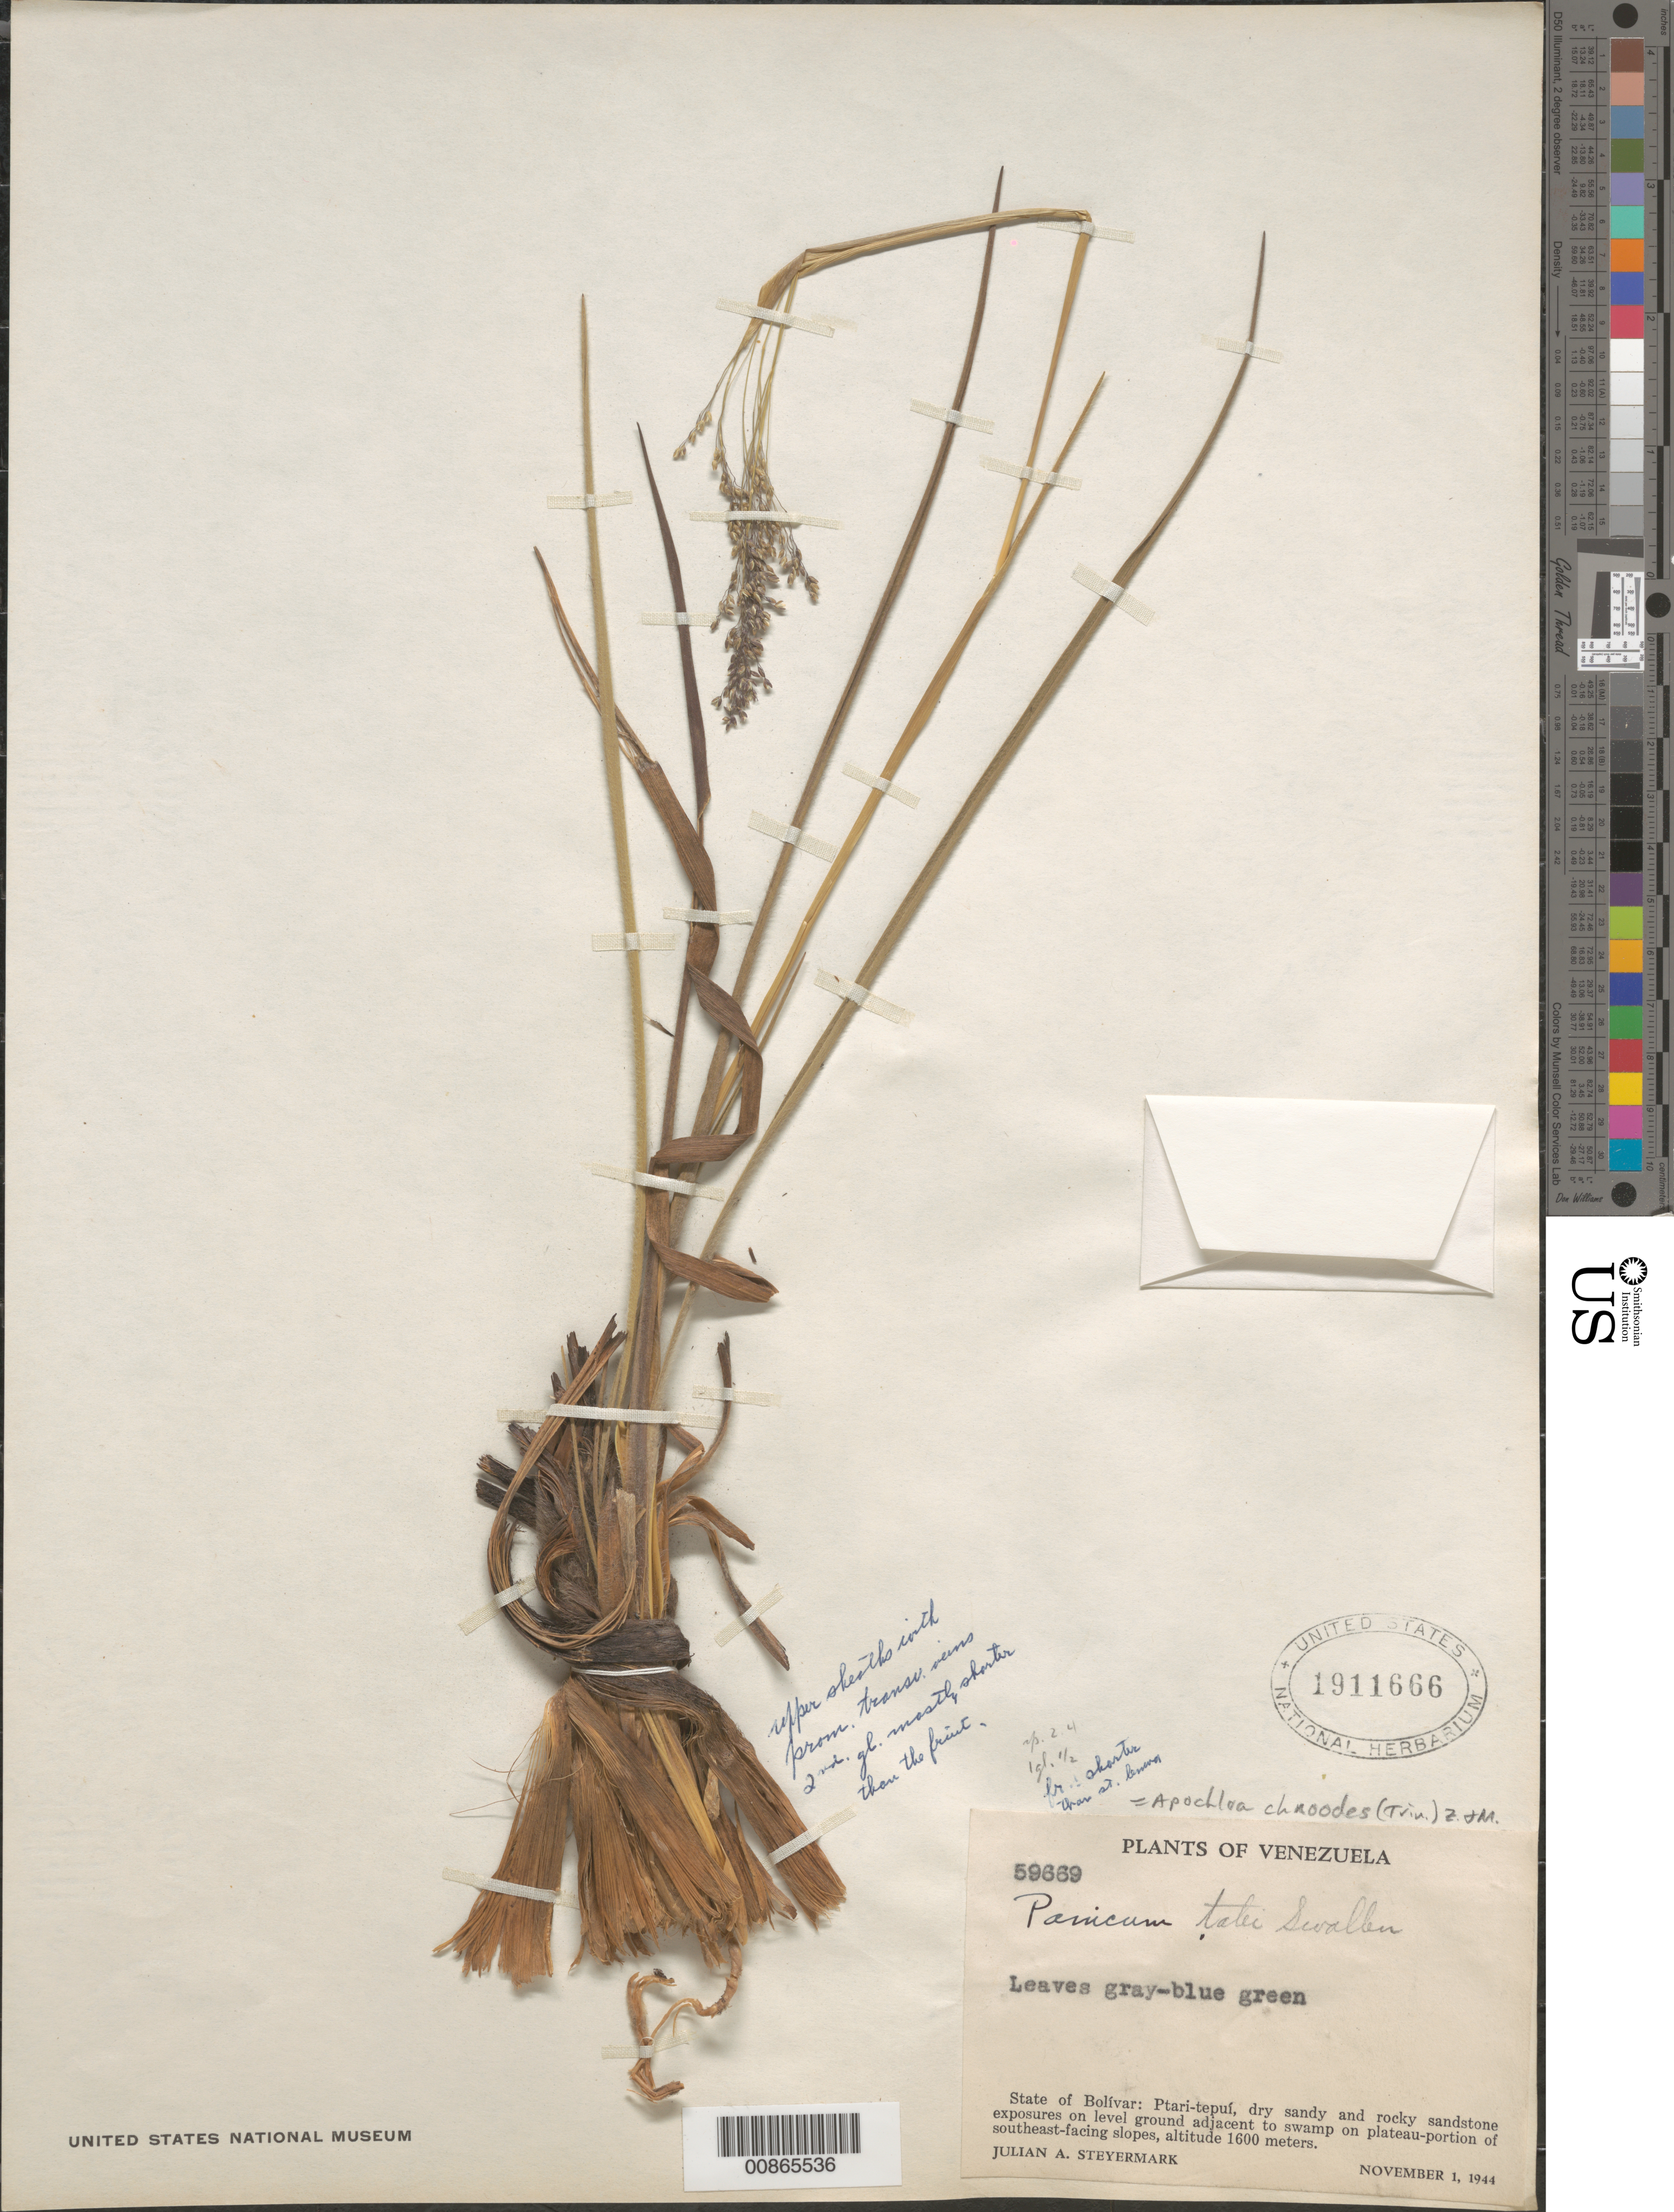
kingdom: Plantae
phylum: Tracheophyta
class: Liliopsida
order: Poales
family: Poaceae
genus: Apochloa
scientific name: Apochloa chnoodes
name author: (Trin.) Zuloaga & Morrone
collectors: J. Steyermark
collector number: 59669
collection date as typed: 1-Nov-44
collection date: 1944-11-01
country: Venezuela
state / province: Bolívar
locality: Ptari-tepuí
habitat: Dry sandy and rocky sandstone exposures on level ground adjacent to swamp on plateau-portion of southeast-facing slopes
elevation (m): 1600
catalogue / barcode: US 1911666